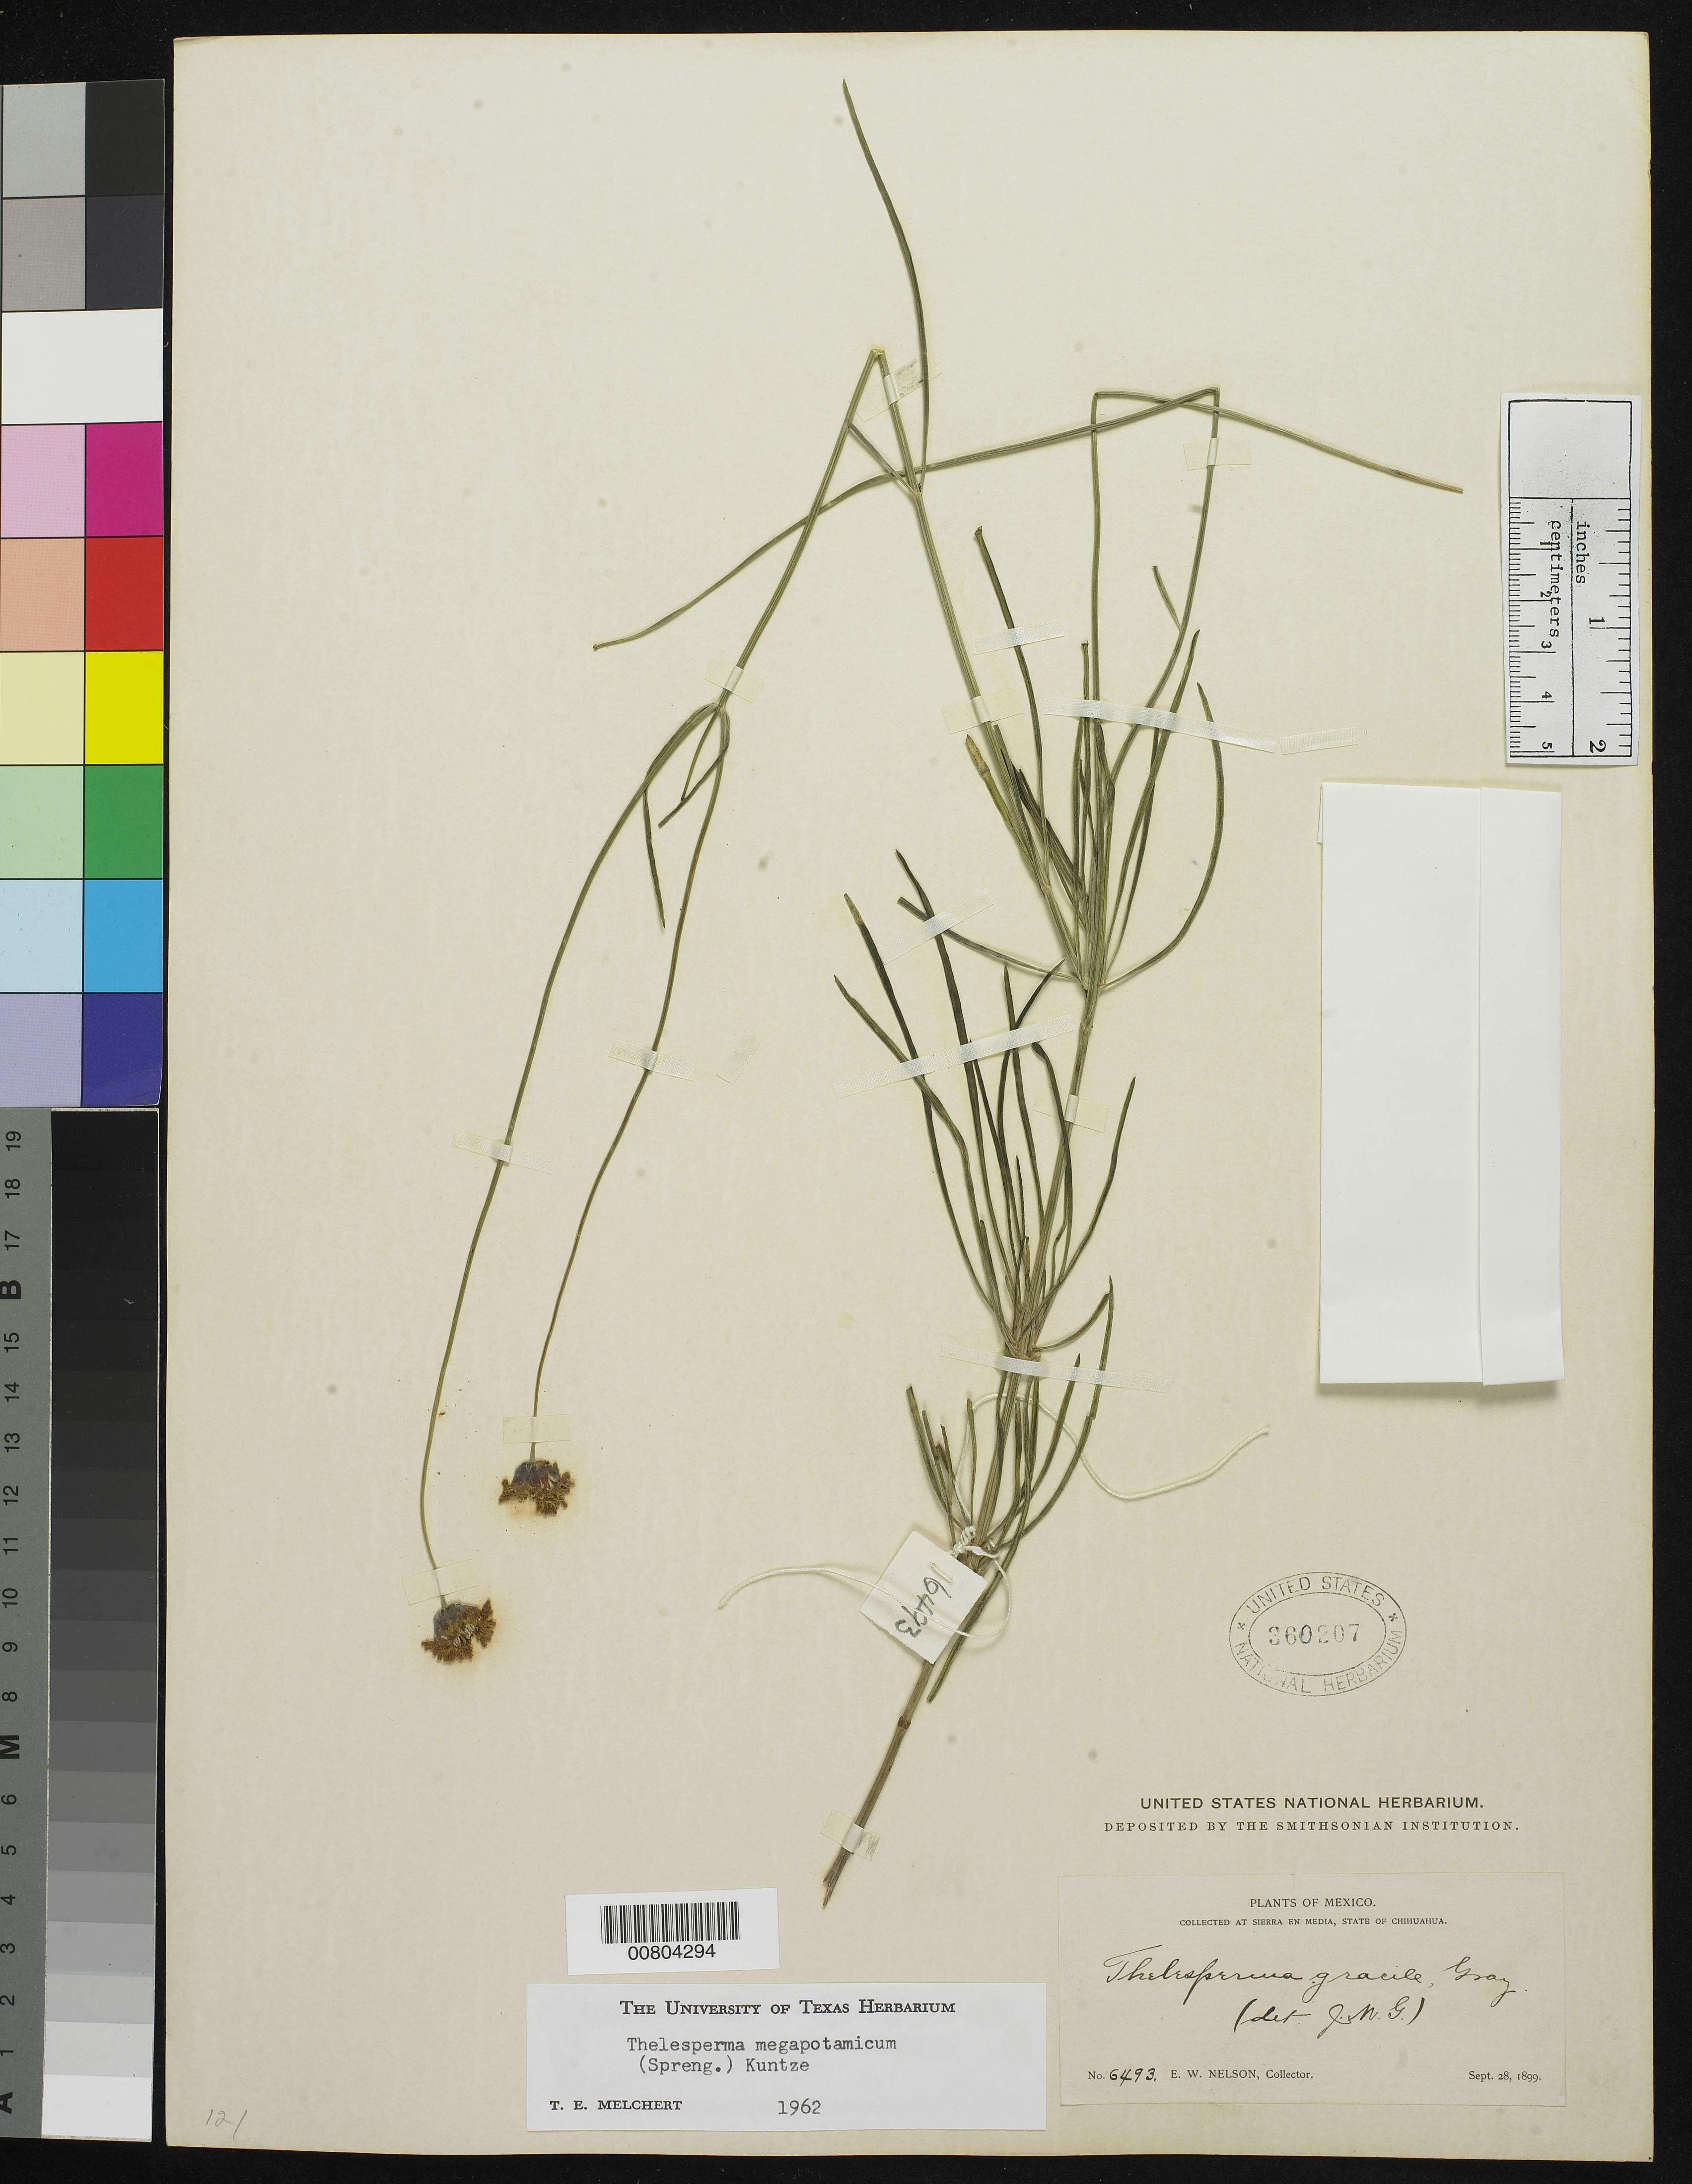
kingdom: Plantae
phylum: Tracheophyta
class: Magnoliopsida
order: Asterales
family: Asteraceae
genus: Thelesperma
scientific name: Thelesperma megapotamicum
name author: (Spreng.) Herter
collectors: E. W. Nelson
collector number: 6493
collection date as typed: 28 Sep 1899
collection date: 1899-09-28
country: Mexico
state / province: Chihuahua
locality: Sierra en Media, Chihuahua.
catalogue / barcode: US 360207